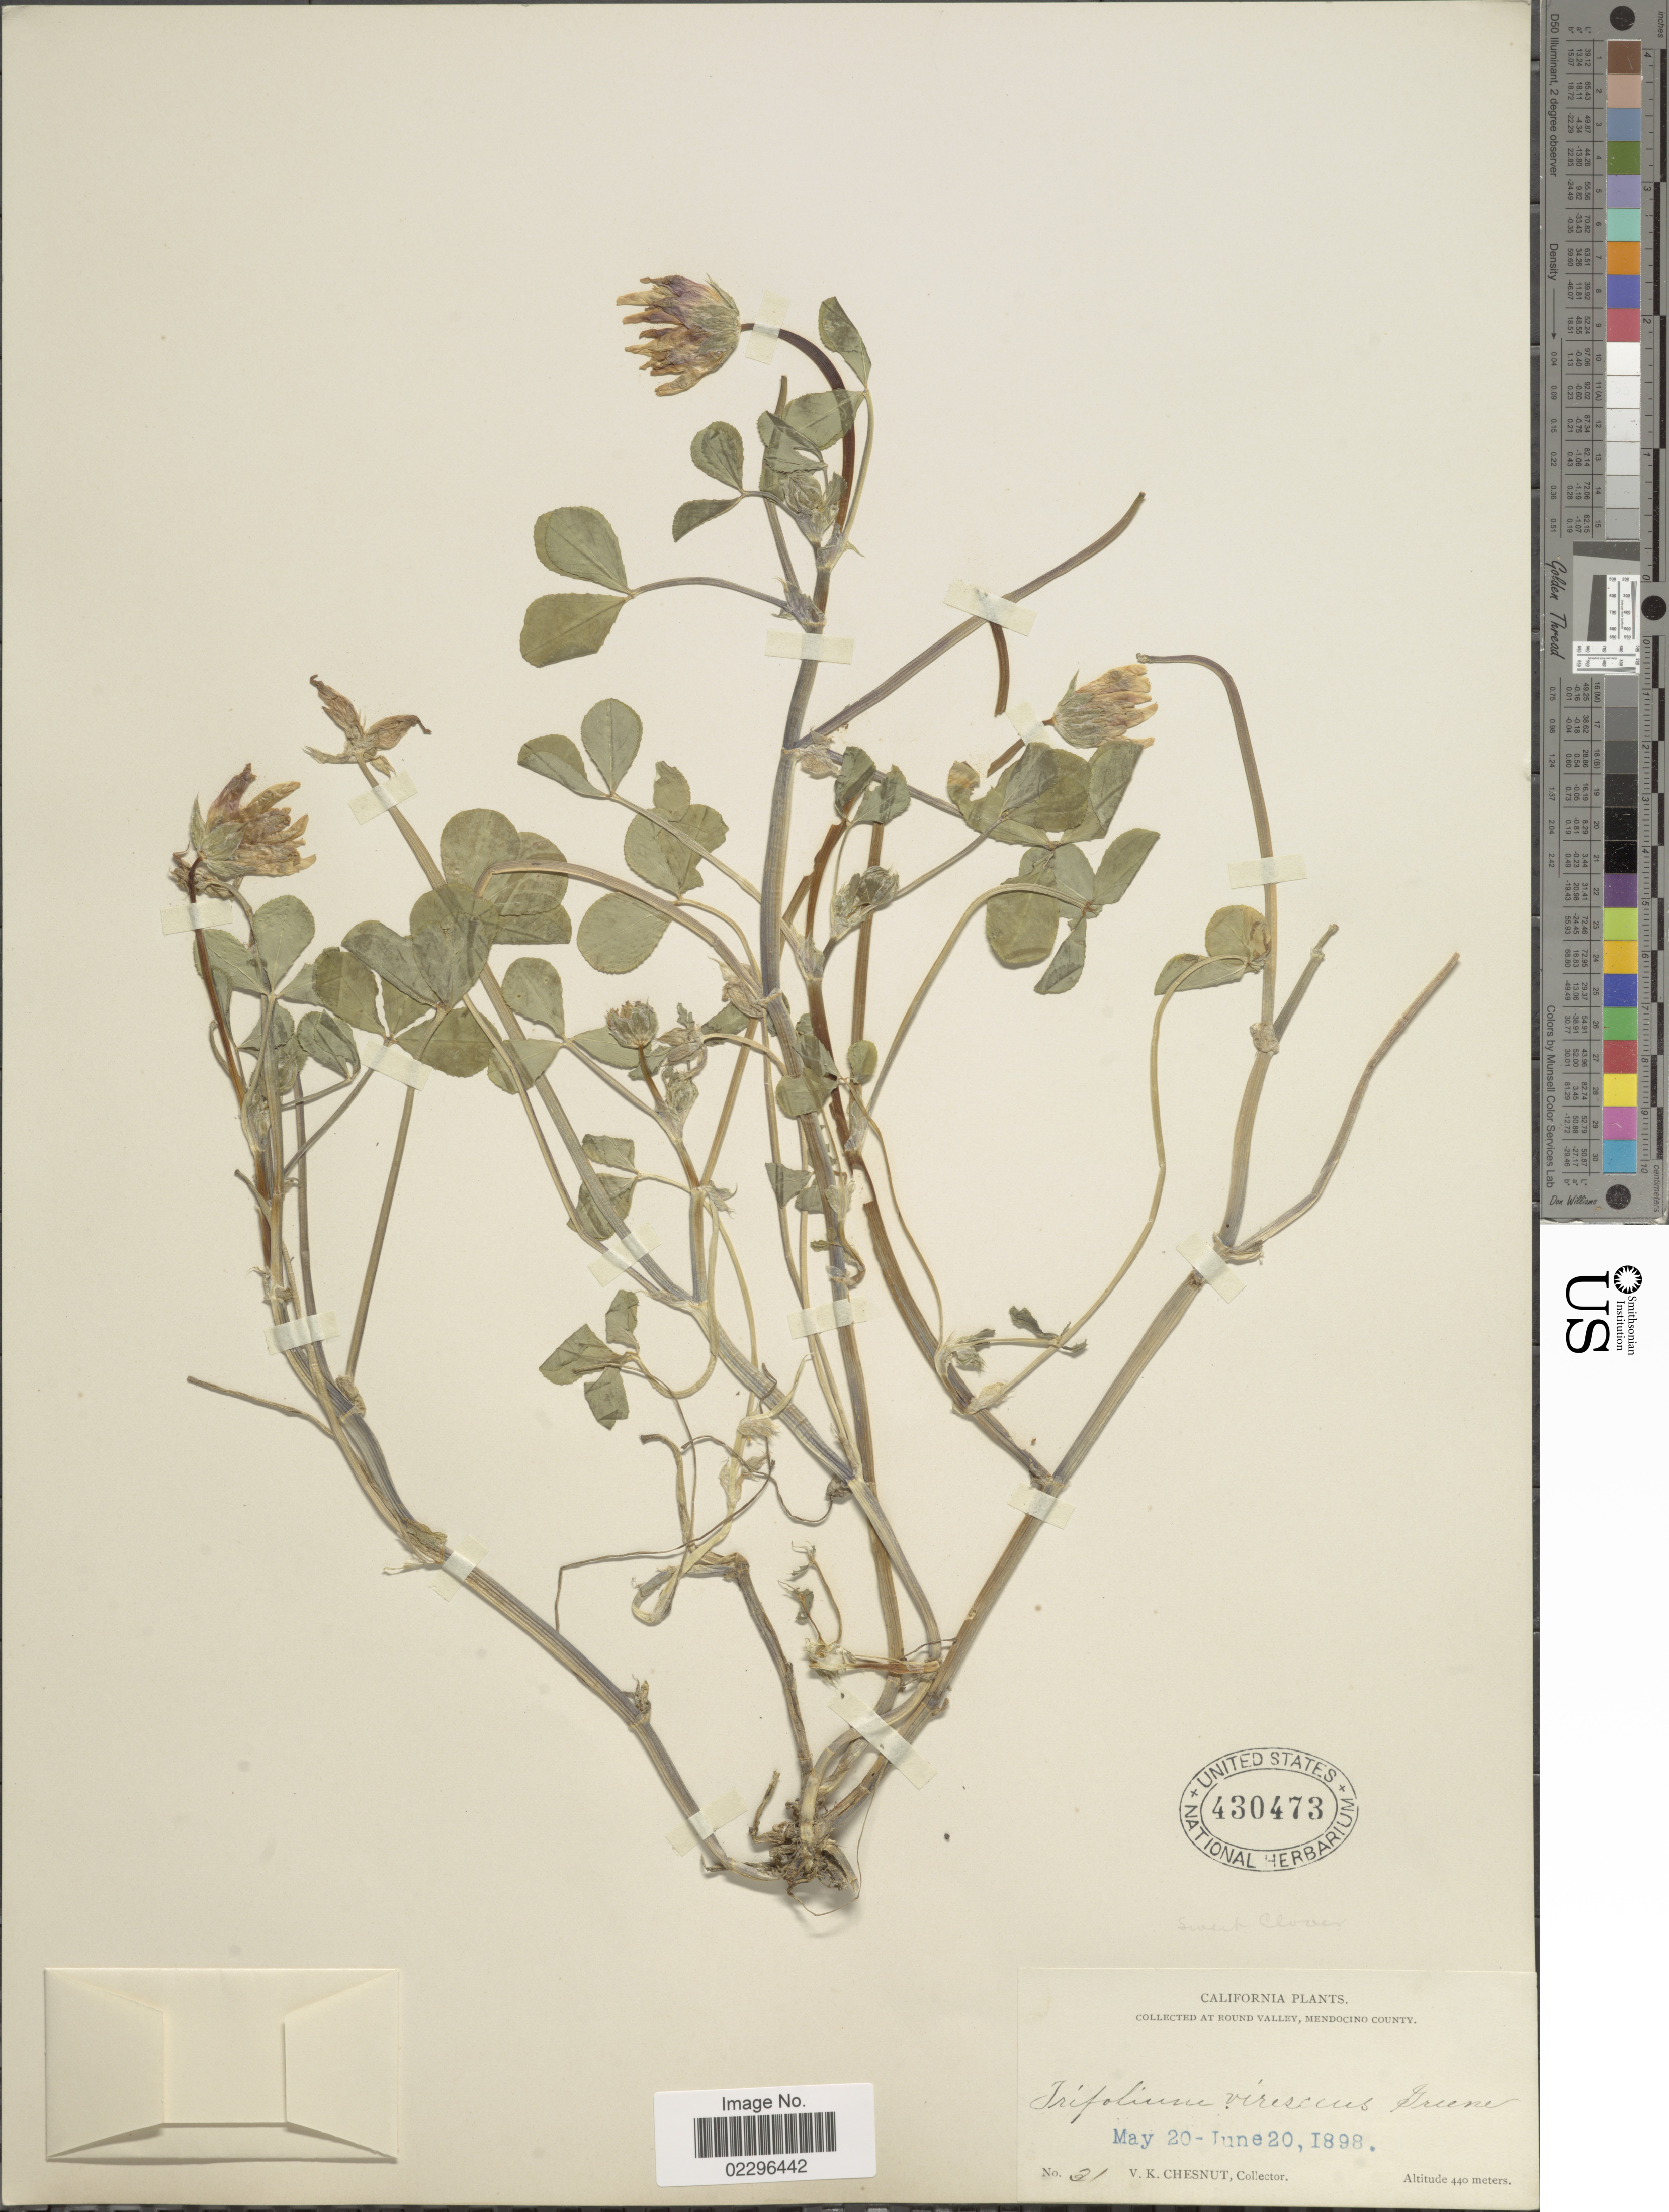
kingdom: Plantae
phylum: Tracheophyta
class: Magnoliopsida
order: Fabales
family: Fabaceae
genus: Trifolium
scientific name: Trifolium fucatum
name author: Lindl.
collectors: V. Chesnut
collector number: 31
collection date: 1898-05-20/1898-06-20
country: United States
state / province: California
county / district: Mendocino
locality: Round Valley, Mendocino County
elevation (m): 440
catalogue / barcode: US 430473